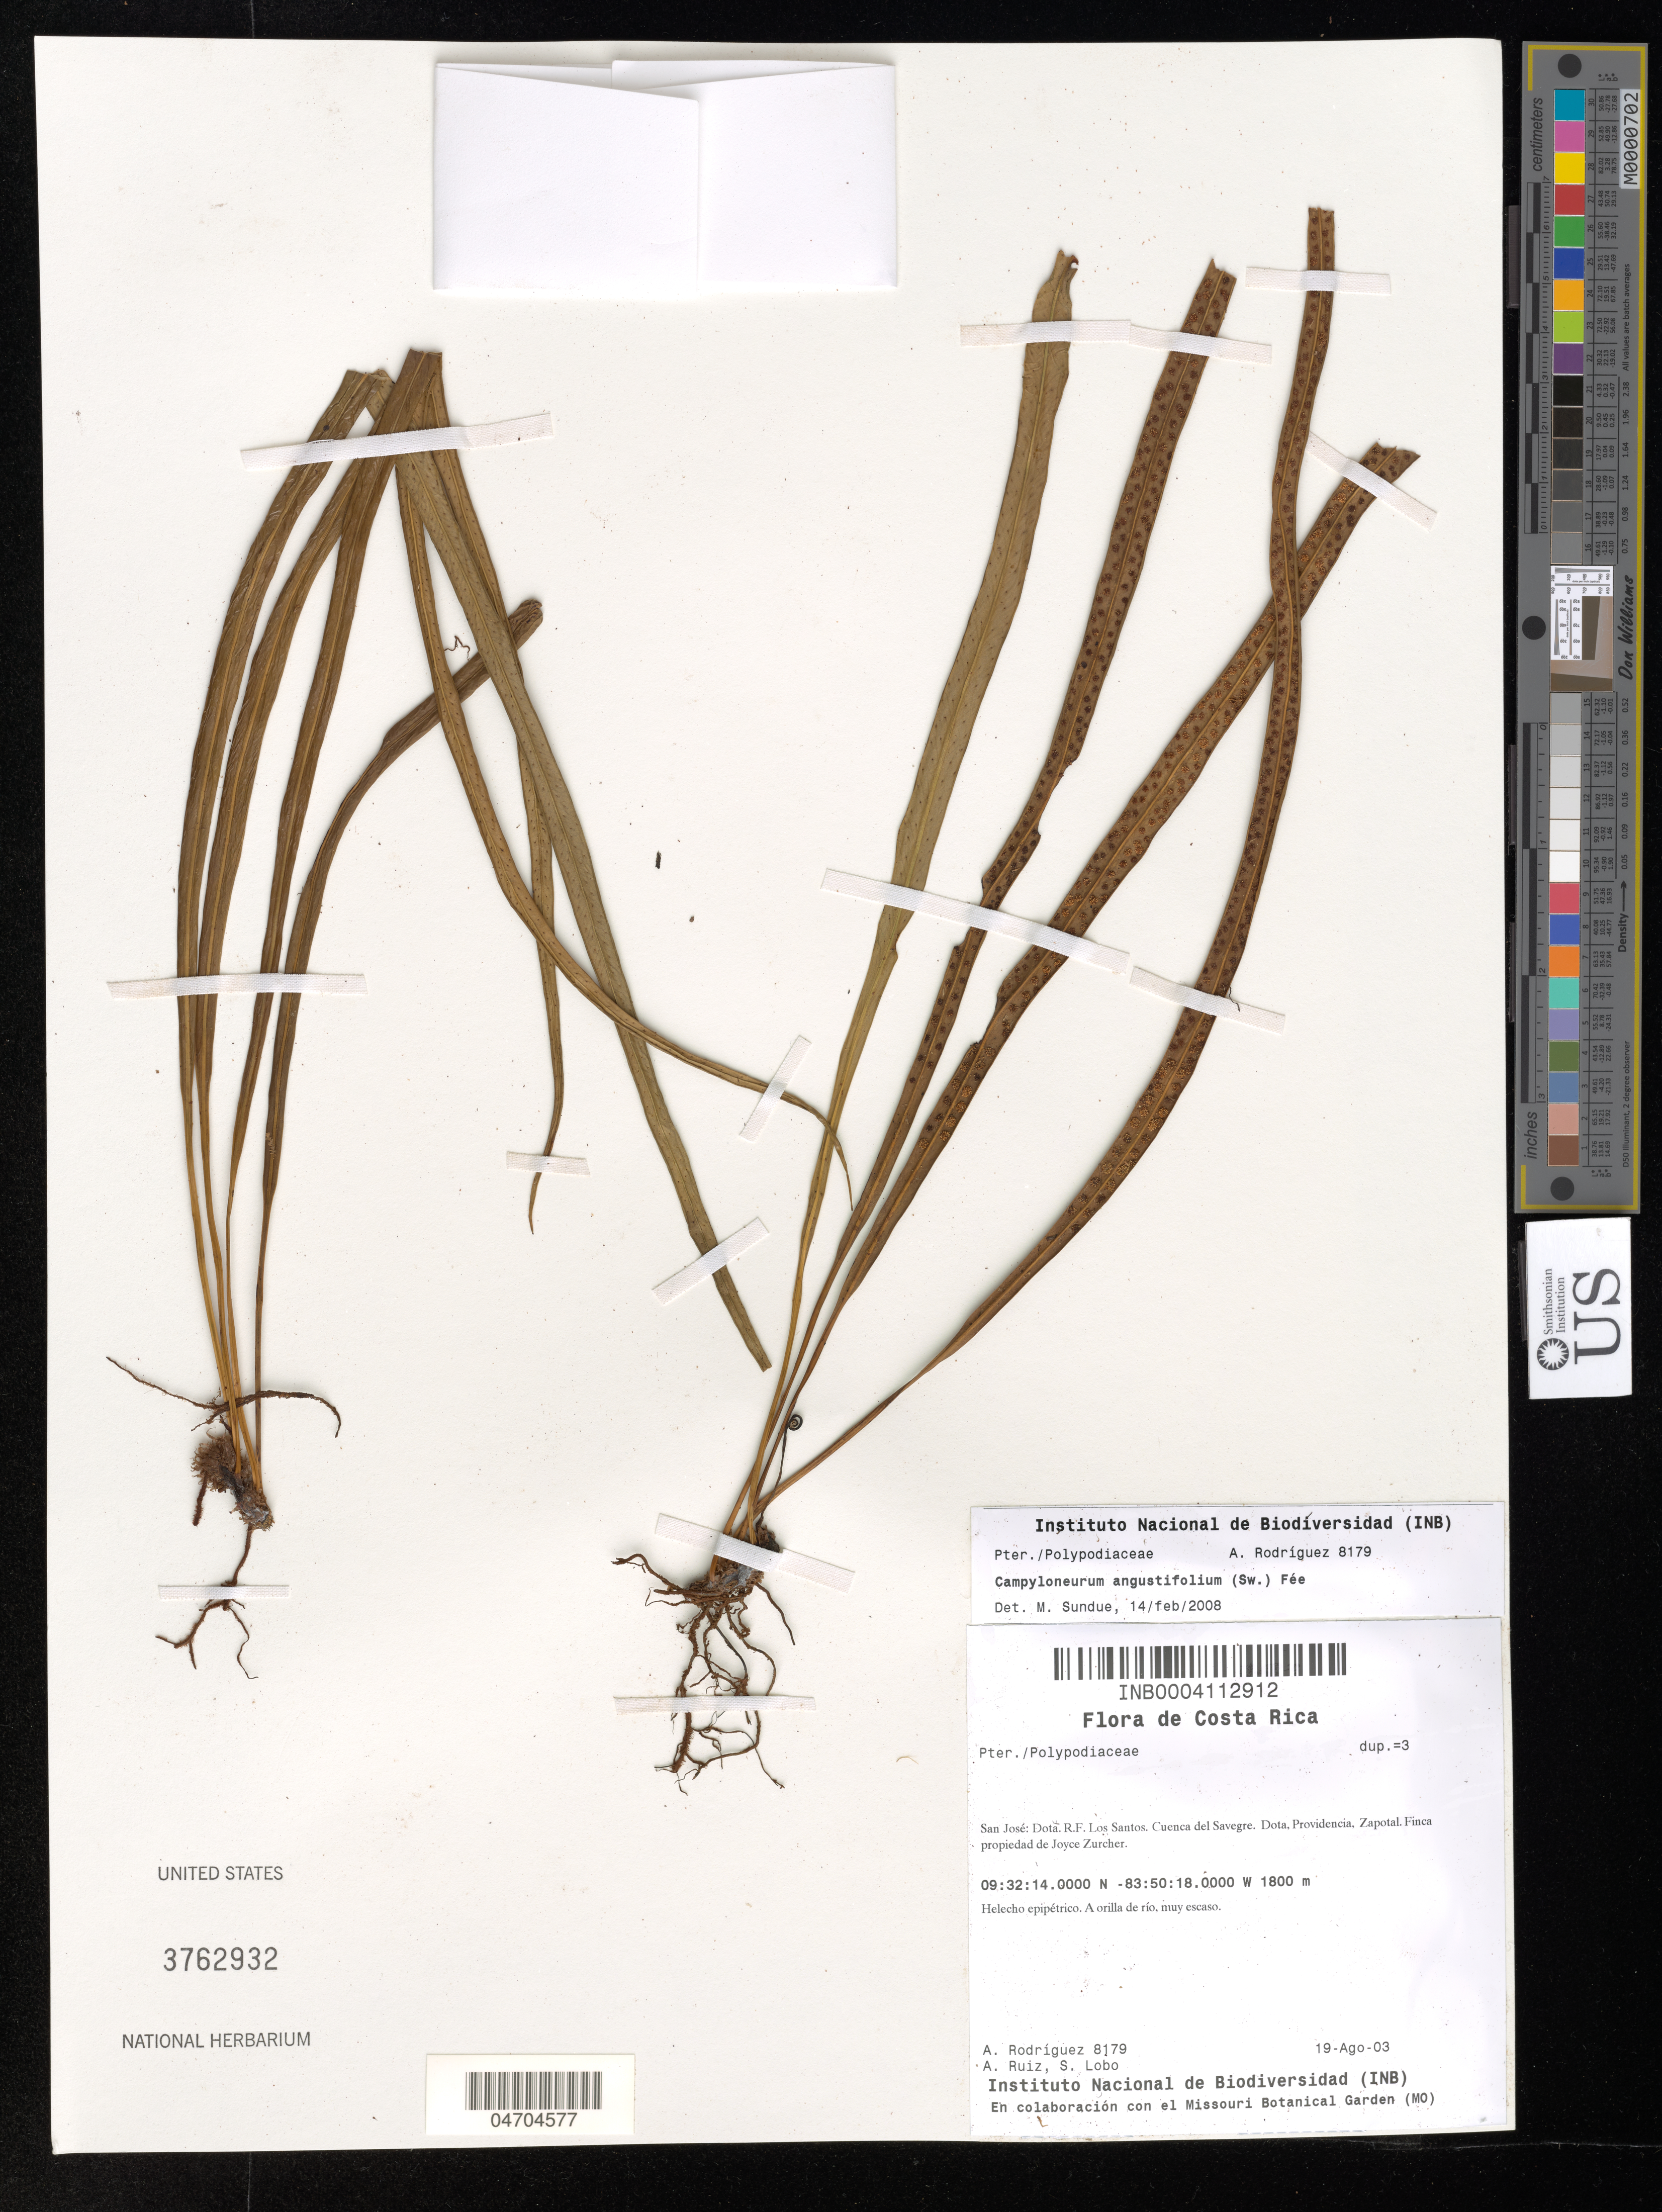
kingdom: Plantae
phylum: Tracheophyta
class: Polypodiopsida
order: Polypodiales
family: Polypodiaceae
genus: Campyloneurum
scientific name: Campyloneurum angustifolium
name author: (Sw.) Fée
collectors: A. Rodríguez, A. Ruiz & S. Lobo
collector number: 8179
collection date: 2003-08-19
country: Costa Rica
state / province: San José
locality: Dota. R. F. Los Santos. Cuenca del Savegre. Dota, Providencia. Zapotal. Finca propiedad de Joyce Zurcher.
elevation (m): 1800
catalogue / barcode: US 3762932